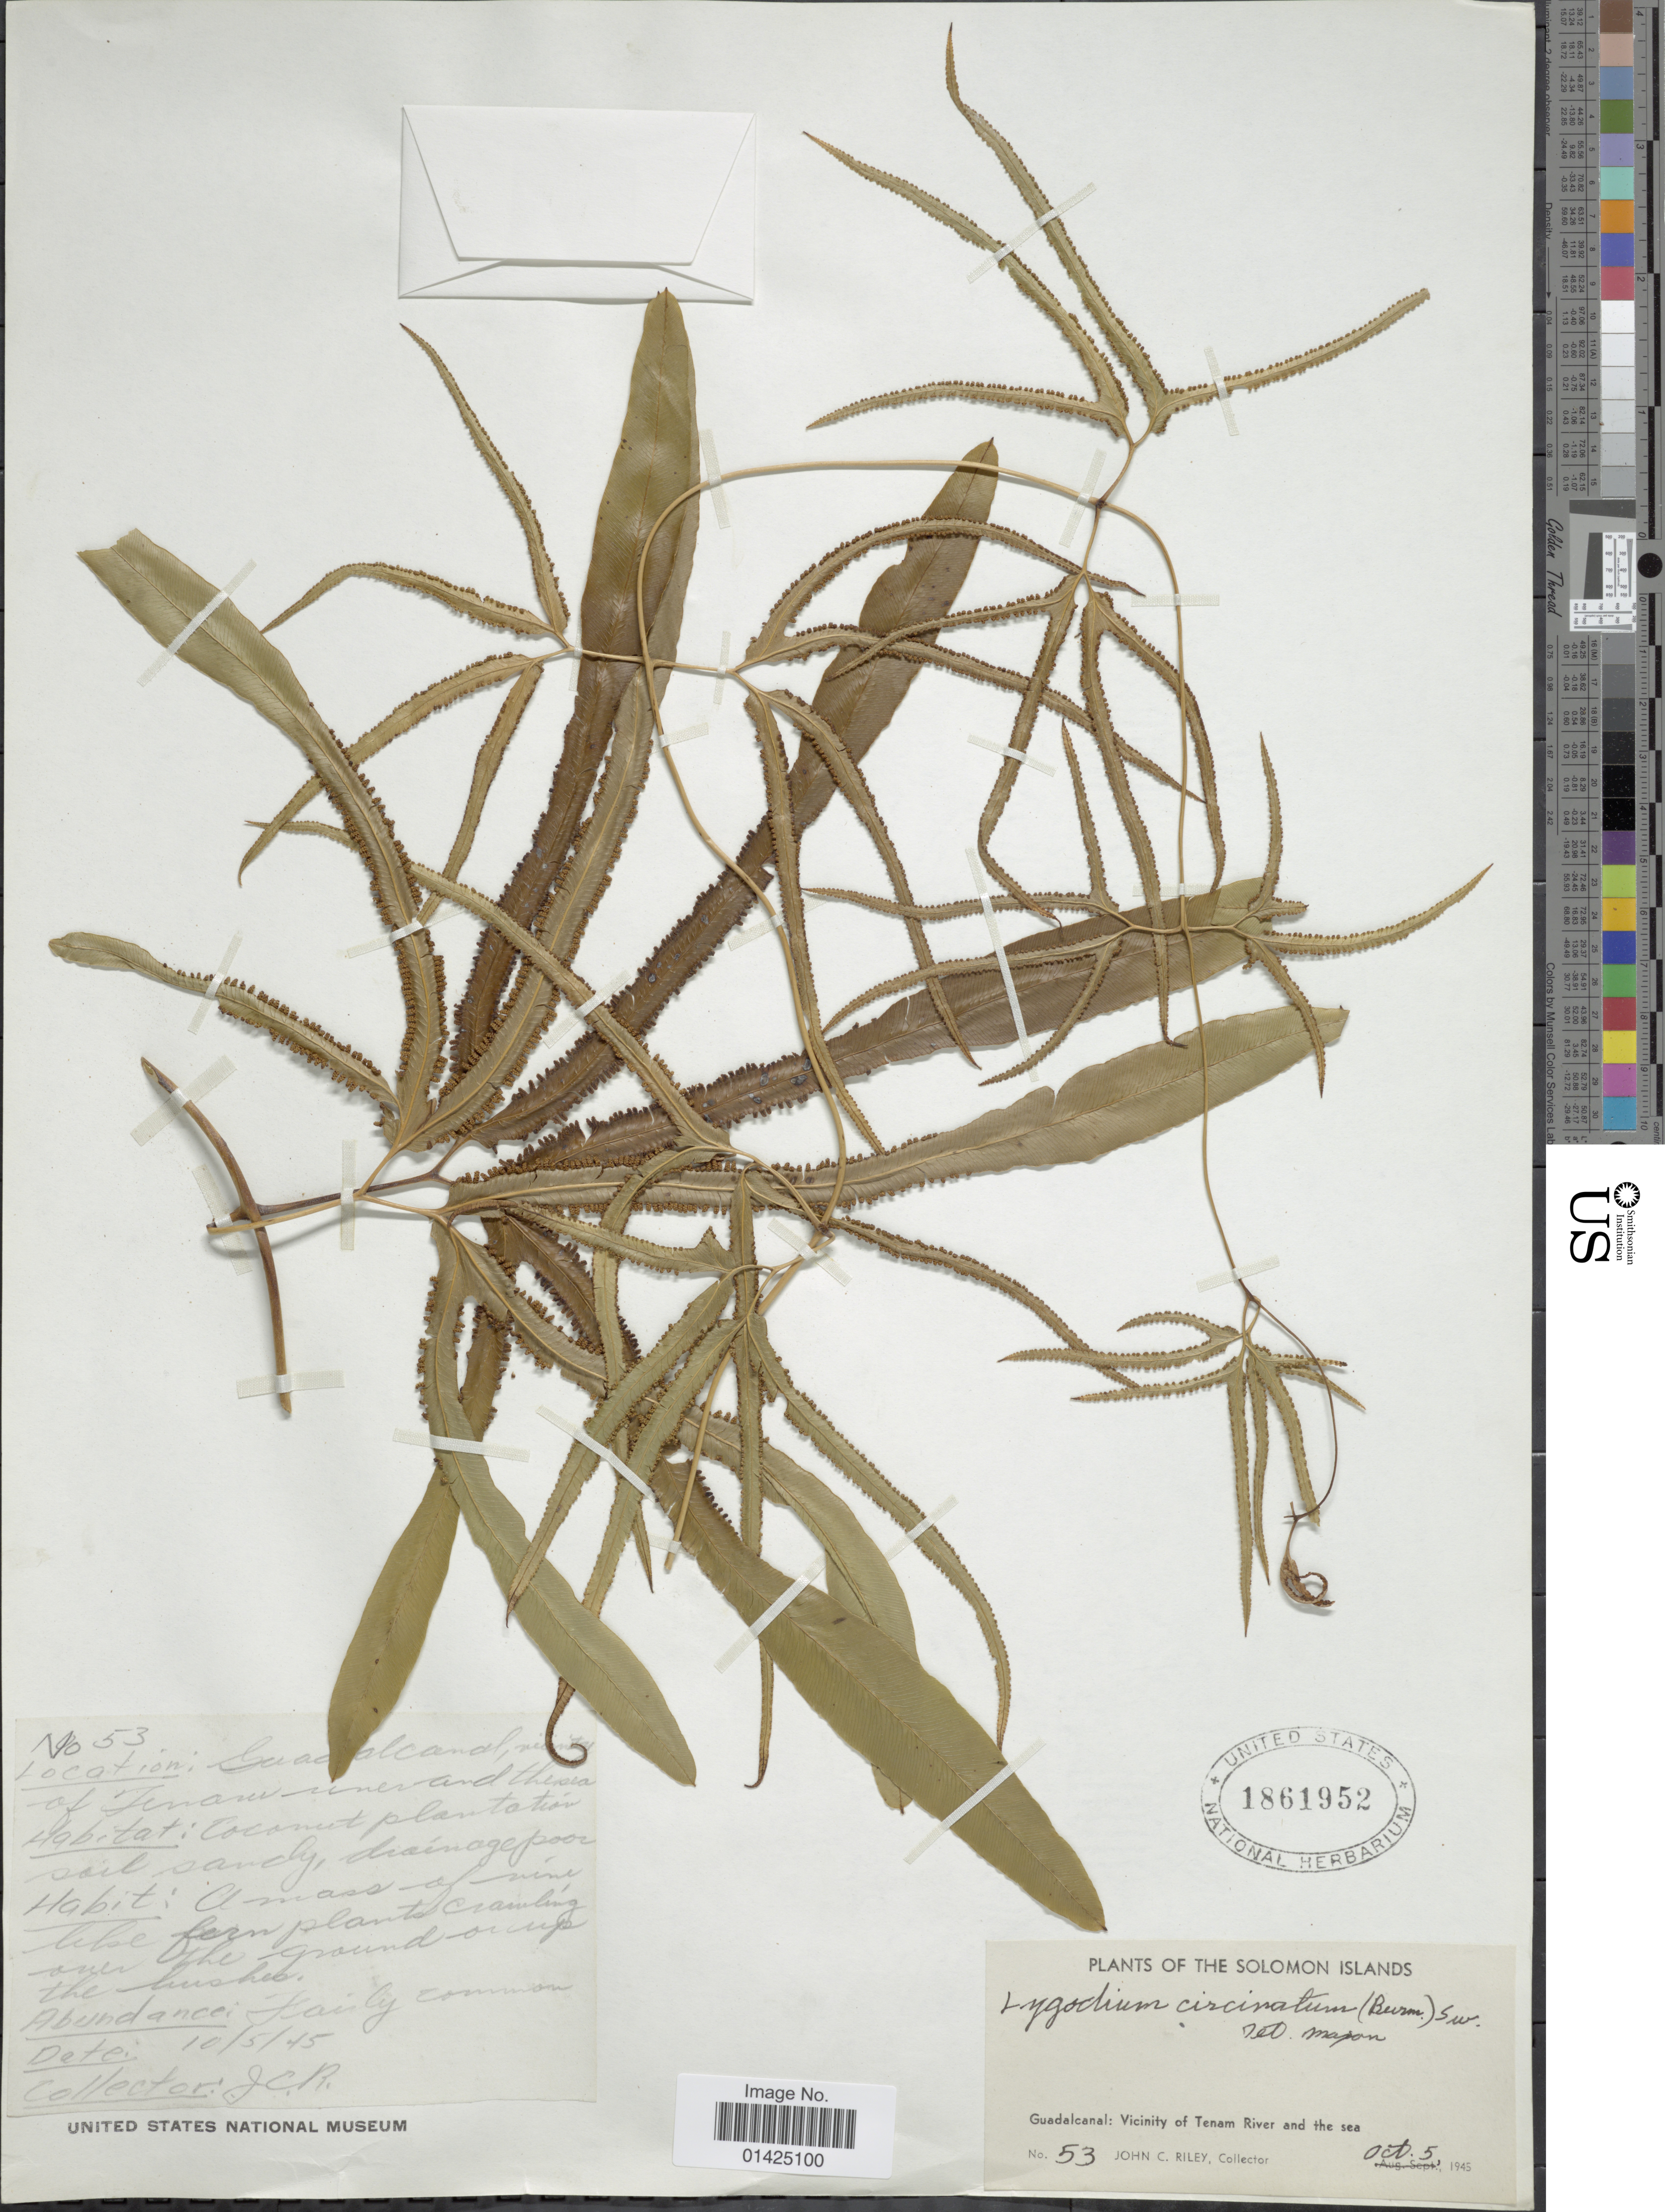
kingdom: Plantae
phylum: Tracheophyta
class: Polypodiopsida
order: Schizaeales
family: Lygodiaceae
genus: Lygodium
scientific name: Lygodium circinnatum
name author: (Burm. f.) Sw.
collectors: J. C. Riley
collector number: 53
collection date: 1945-10-05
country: Solomon Islands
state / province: Solomon Islands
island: Guadalcanal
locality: Guadalcanal: Vicinity of Tenam River and the sea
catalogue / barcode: US 1861952